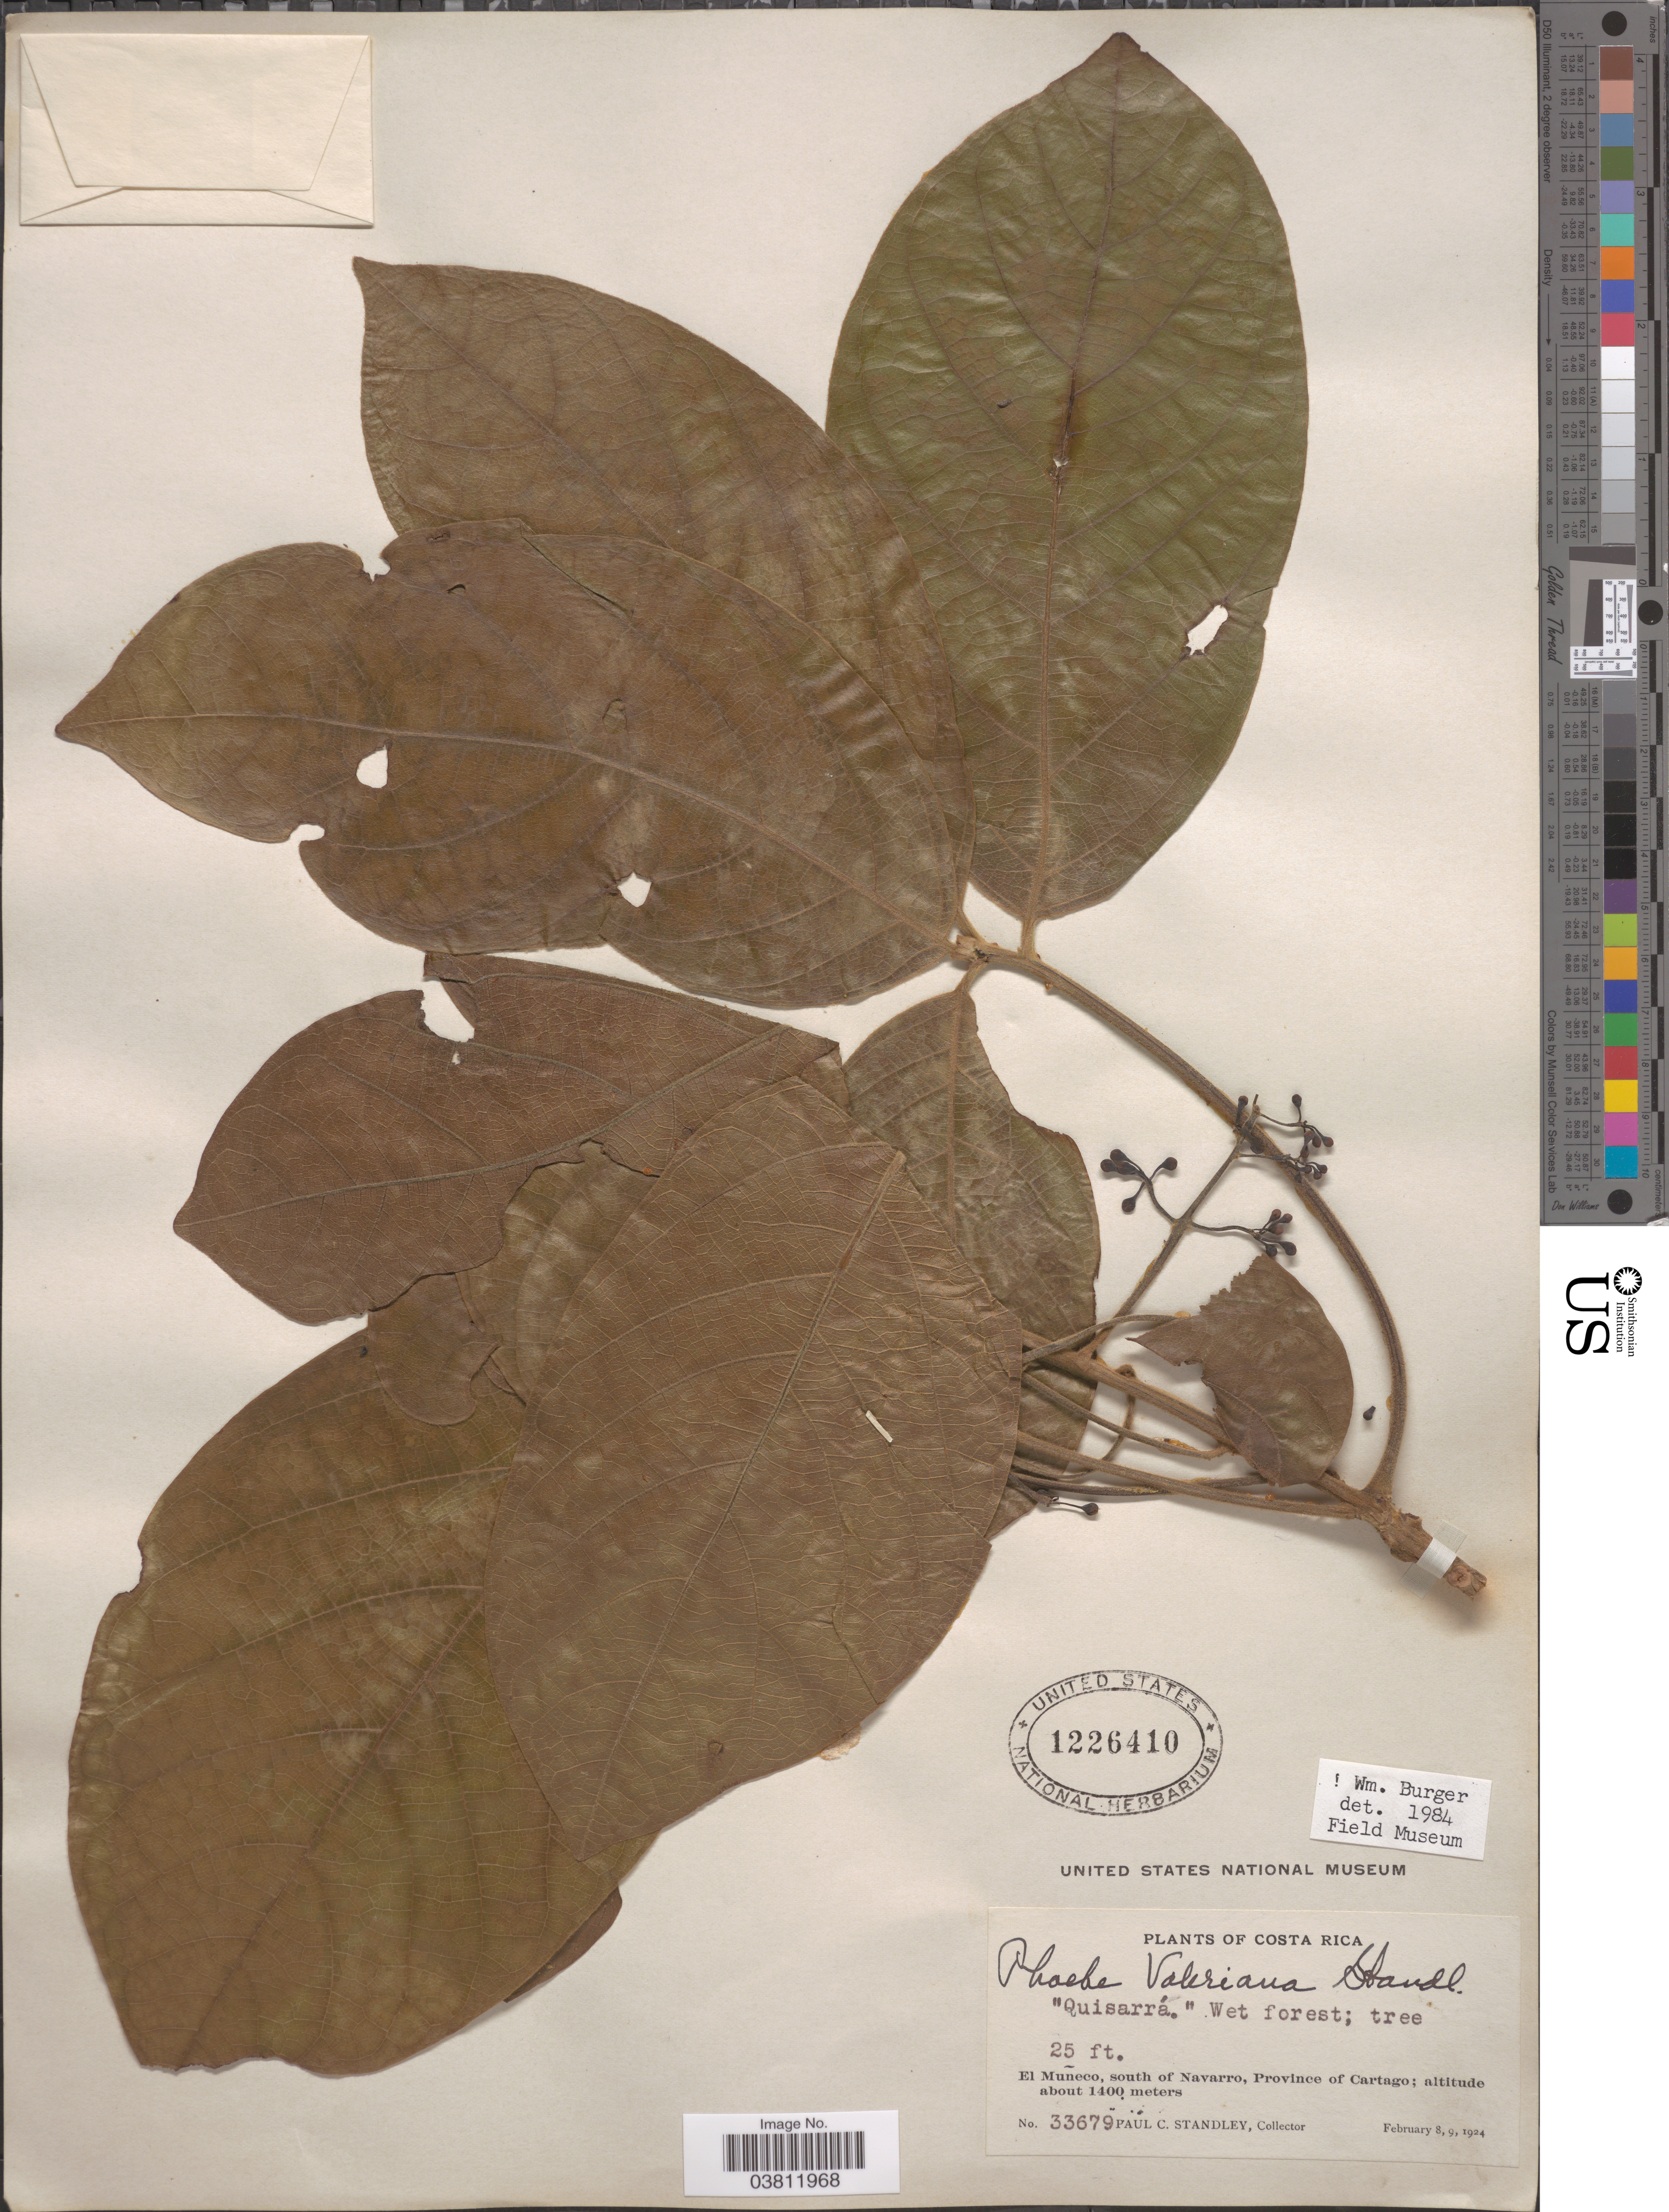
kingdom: Plantae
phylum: Tracheophyta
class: Magnoliopsida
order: Laurales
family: Lauraceae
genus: Phoebe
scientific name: Phoebe valeriana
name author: Standl.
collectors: P. C. Standley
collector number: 33679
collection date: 1924-02-08/1924-02-09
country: Costa Rica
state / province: Cartago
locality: El Muñeco, south of Navarro.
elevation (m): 1400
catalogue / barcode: US 1226410